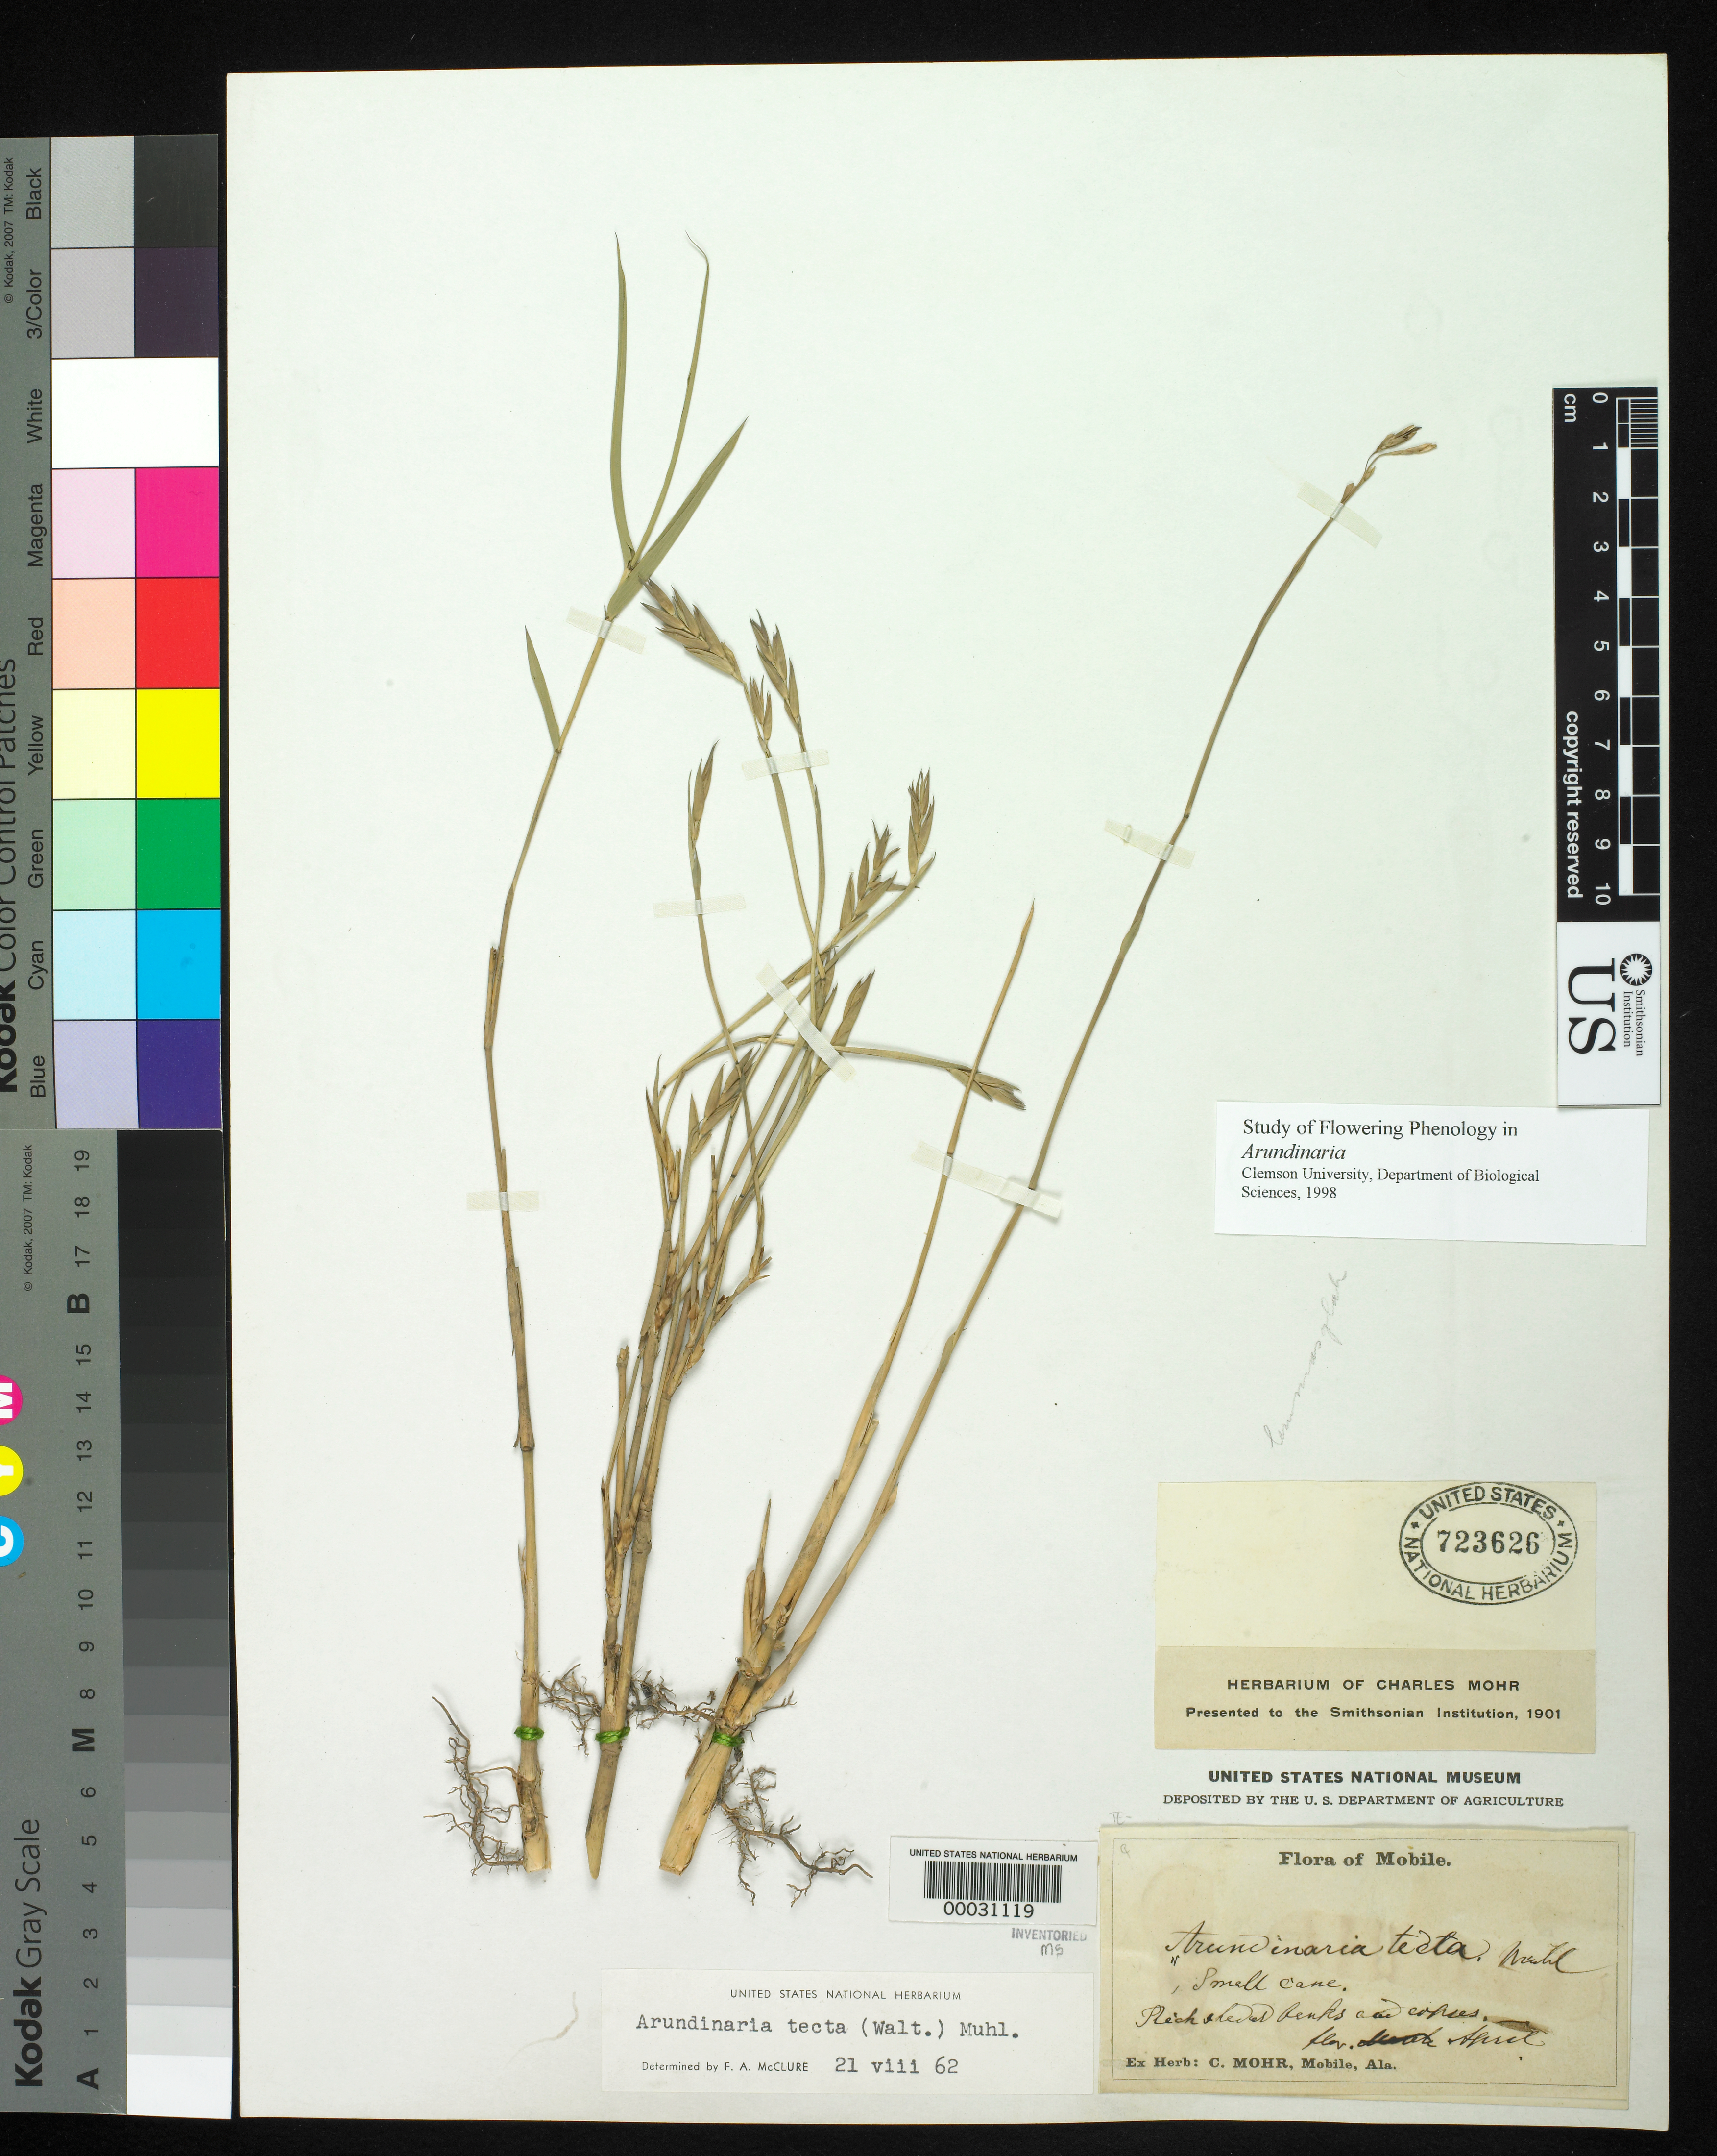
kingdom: Plantae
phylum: Tracheophyta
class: Liliopsida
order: Poales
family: Poaceae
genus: Arundinaria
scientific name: Arundinaria tecta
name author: (Walter) Muhl.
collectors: C. T. Mohr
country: United States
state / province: Alabama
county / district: Mobile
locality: Mobile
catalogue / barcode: US 723626